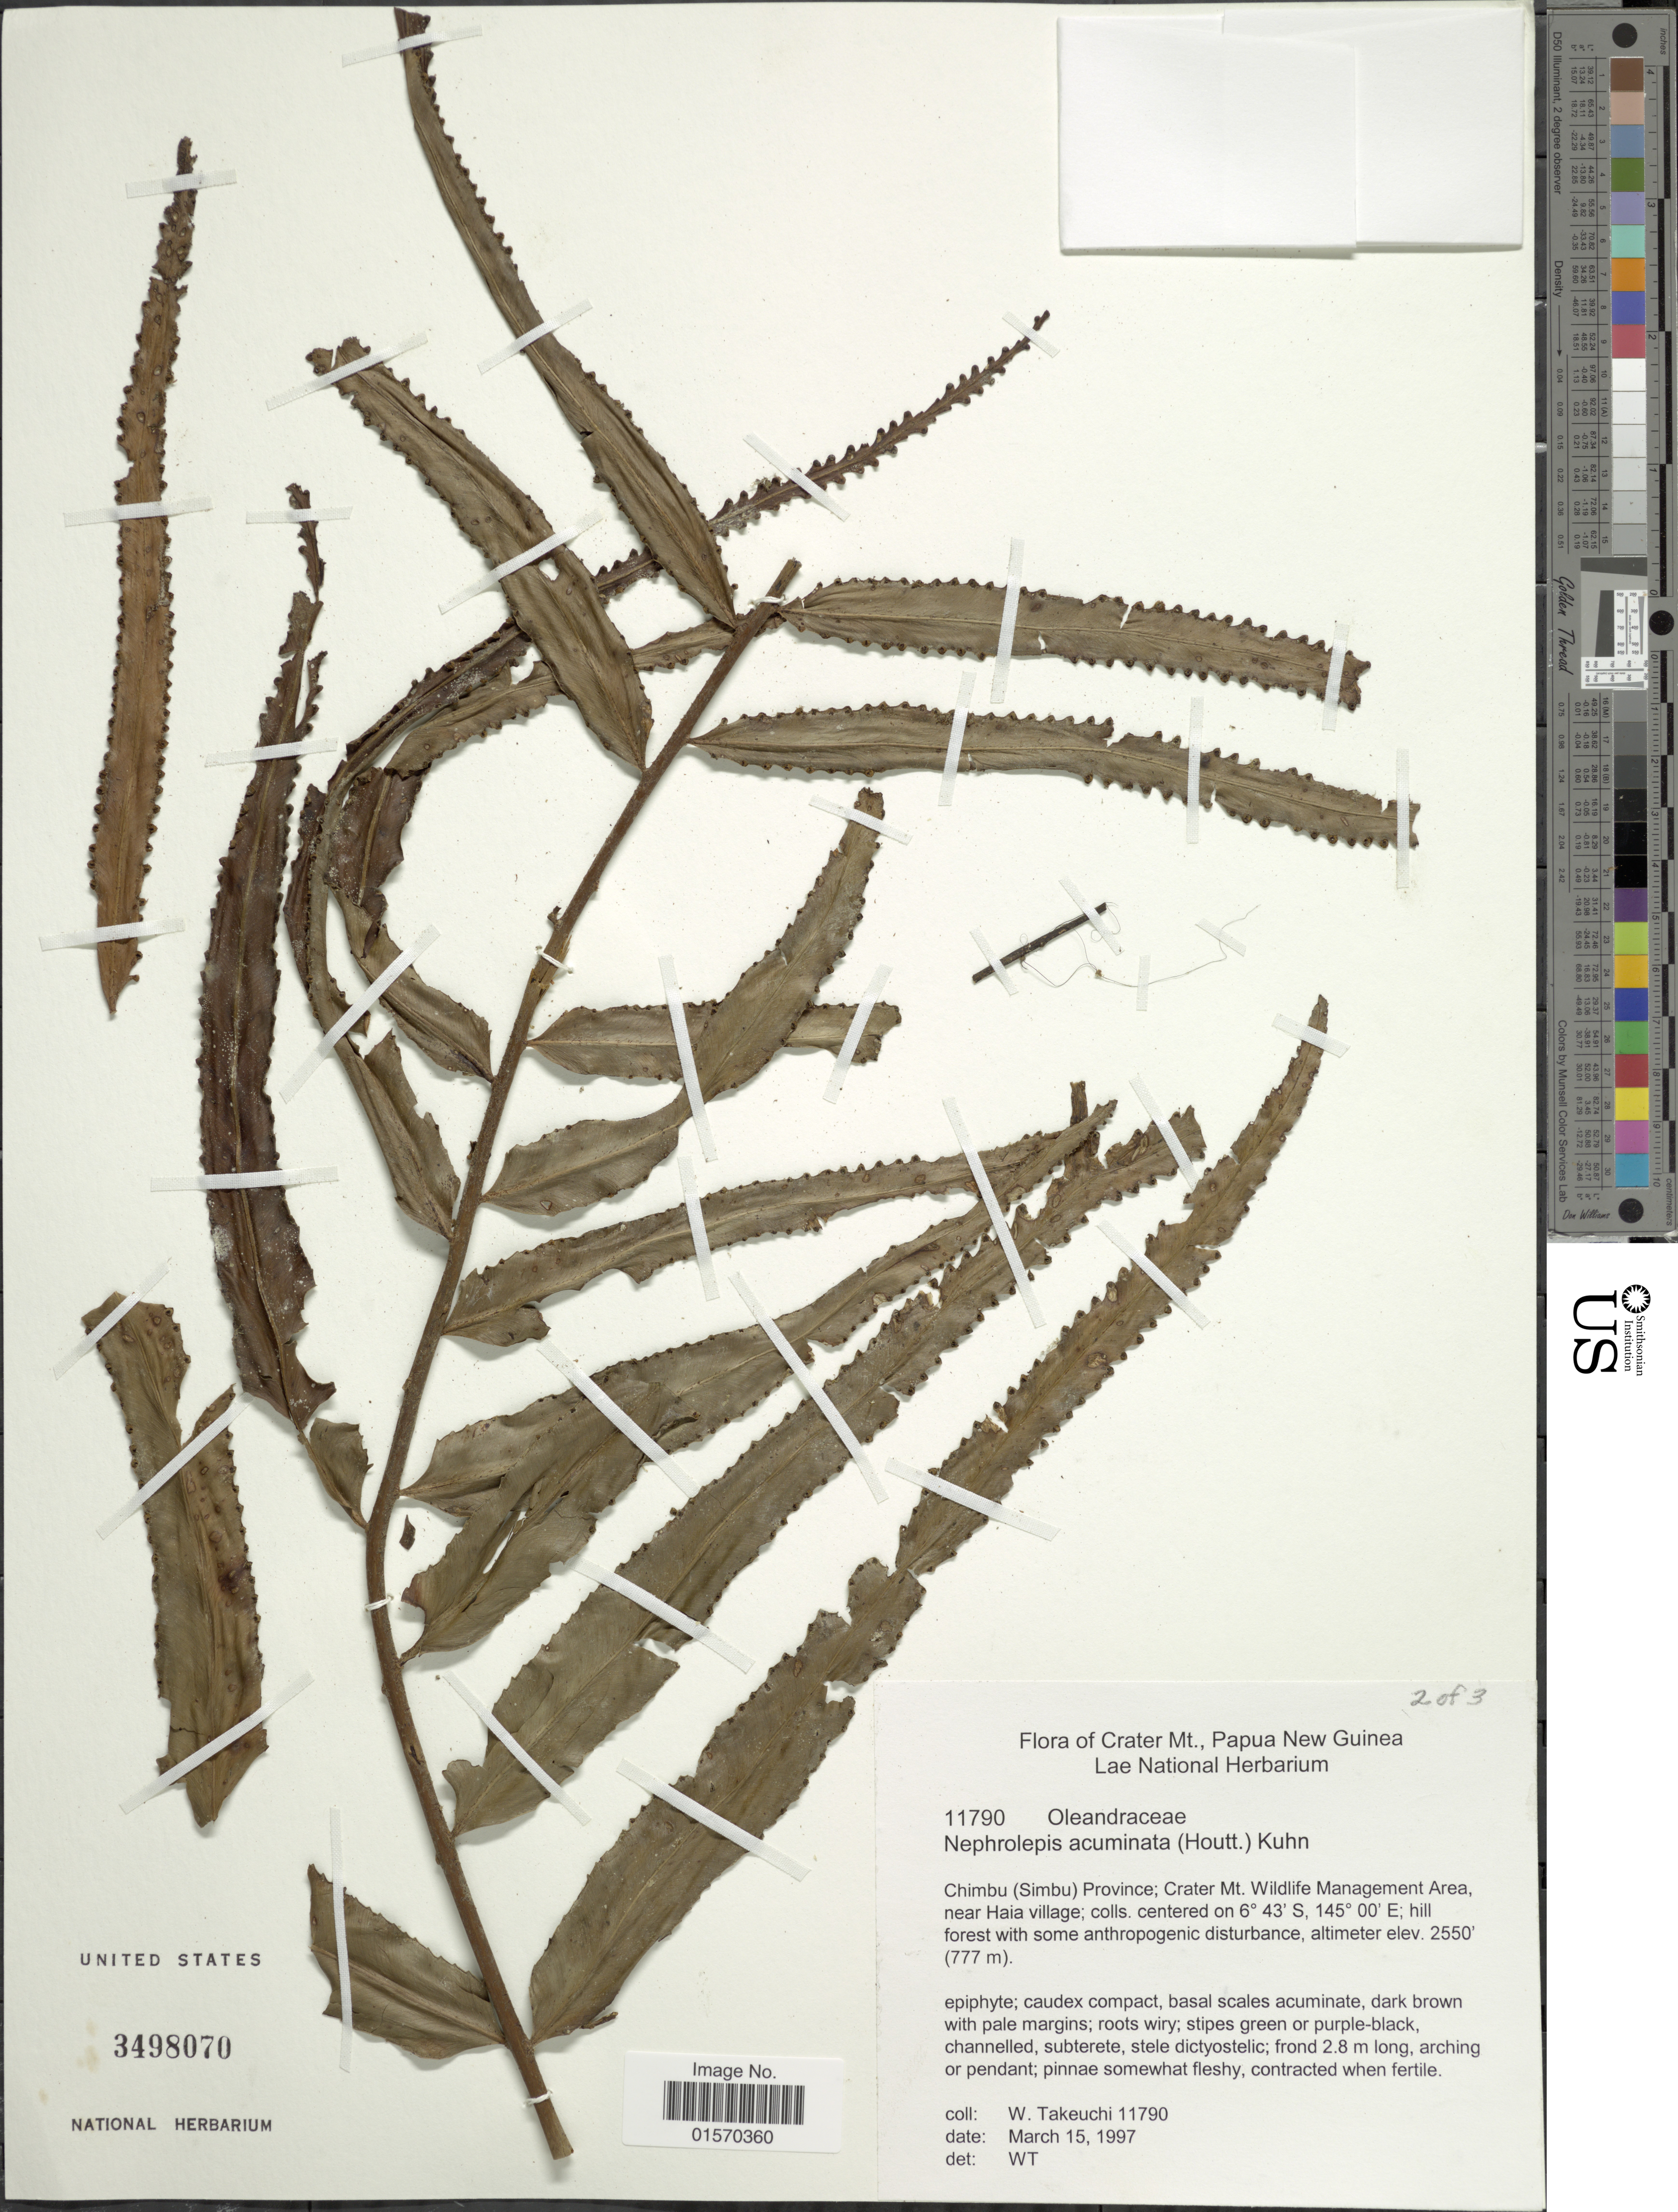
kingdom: Plantae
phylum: Tracheophyta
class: Polypodiopsida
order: Polypodiales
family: Nephrolepidaceae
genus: Nephrolepis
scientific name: Nephrolepis acuminata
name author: (Houtt.) Kuhn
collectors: W. Takeuchi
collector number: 11790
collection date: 1997-03-15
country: Papua New Guinea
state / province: Chimbu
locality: Crater Mt., Papua New Guinea. Chimbu (Simbu) Province; Crater Mt. Wildlife Management Area, near Haia village; hill forest with some anthropogenic disturbance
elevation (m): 777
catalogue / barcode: US 3498070